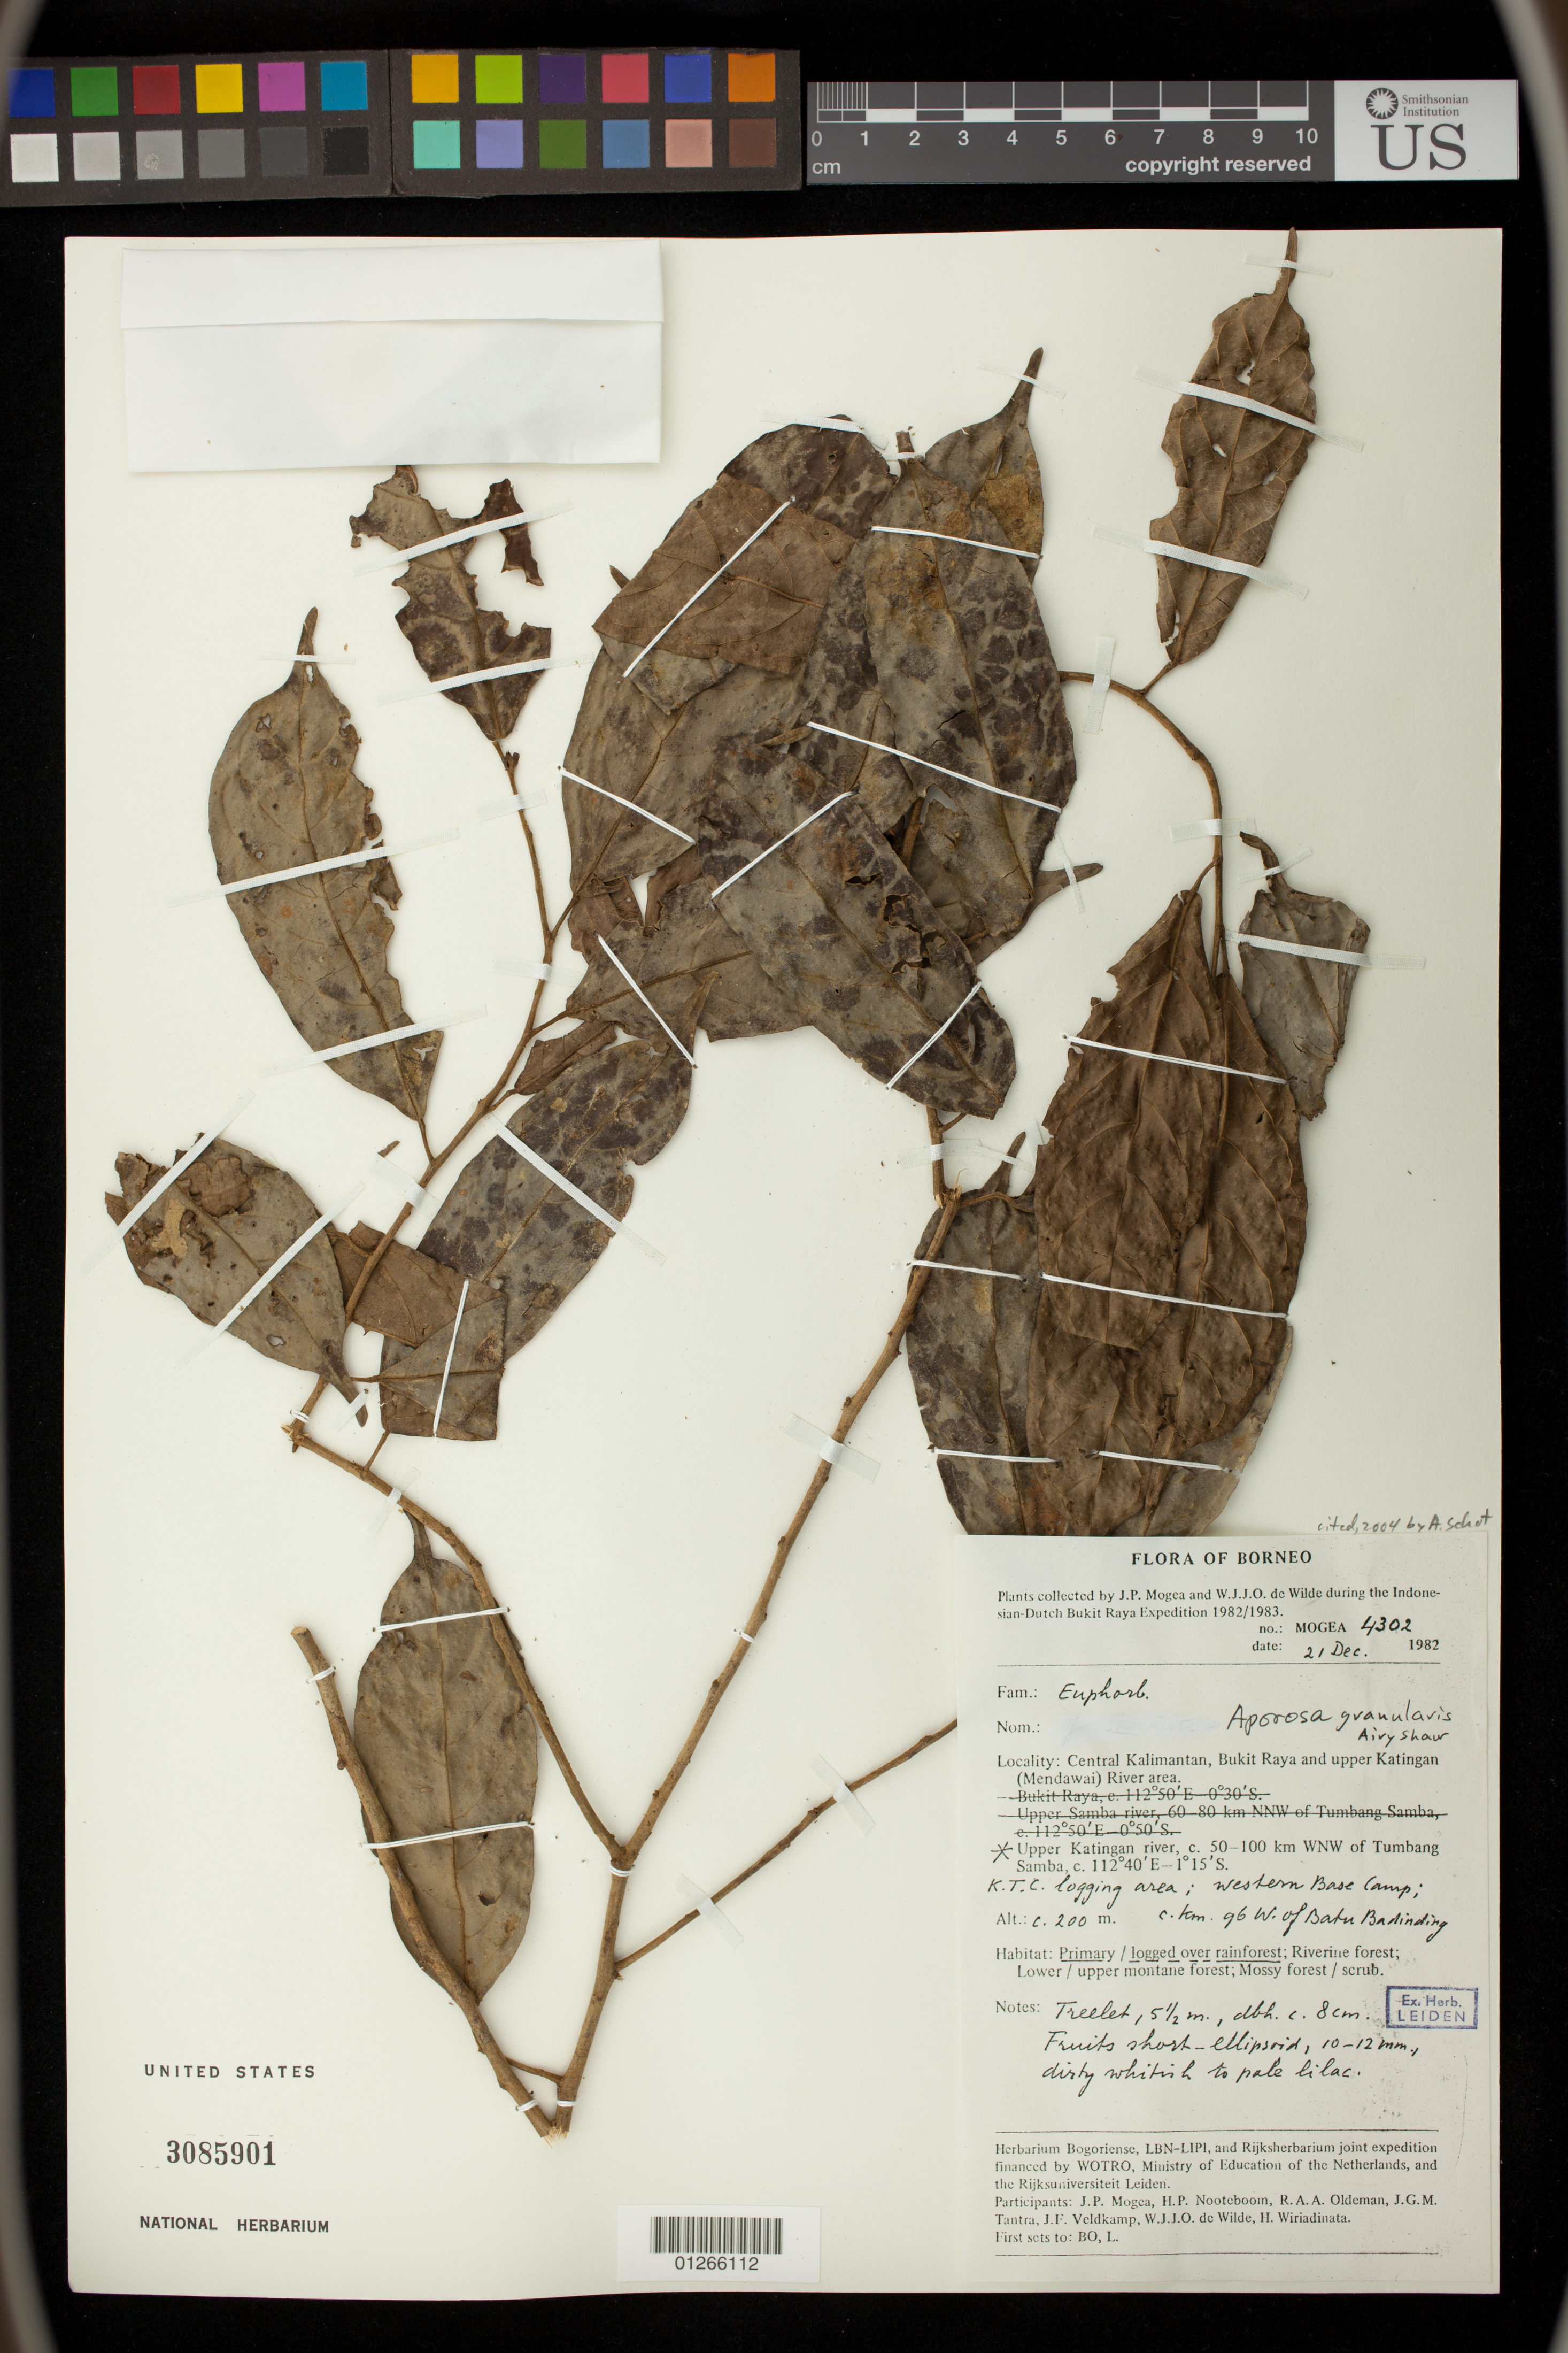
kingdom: Plantae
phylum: Tracheophyta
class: Magnoliopsida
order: Malpighiales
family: Phyllanthaceae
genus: Aporosa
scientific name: Aporosa granularis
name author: Airy Shaw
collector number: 4302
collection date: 1982-12-21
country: Indonesia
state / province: Kalimantan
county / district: Kalimantan Tengah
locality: Central Kalimantan, Bukit Raya and upper Katingan (Mendawai) River area.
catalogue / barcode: US 3085901